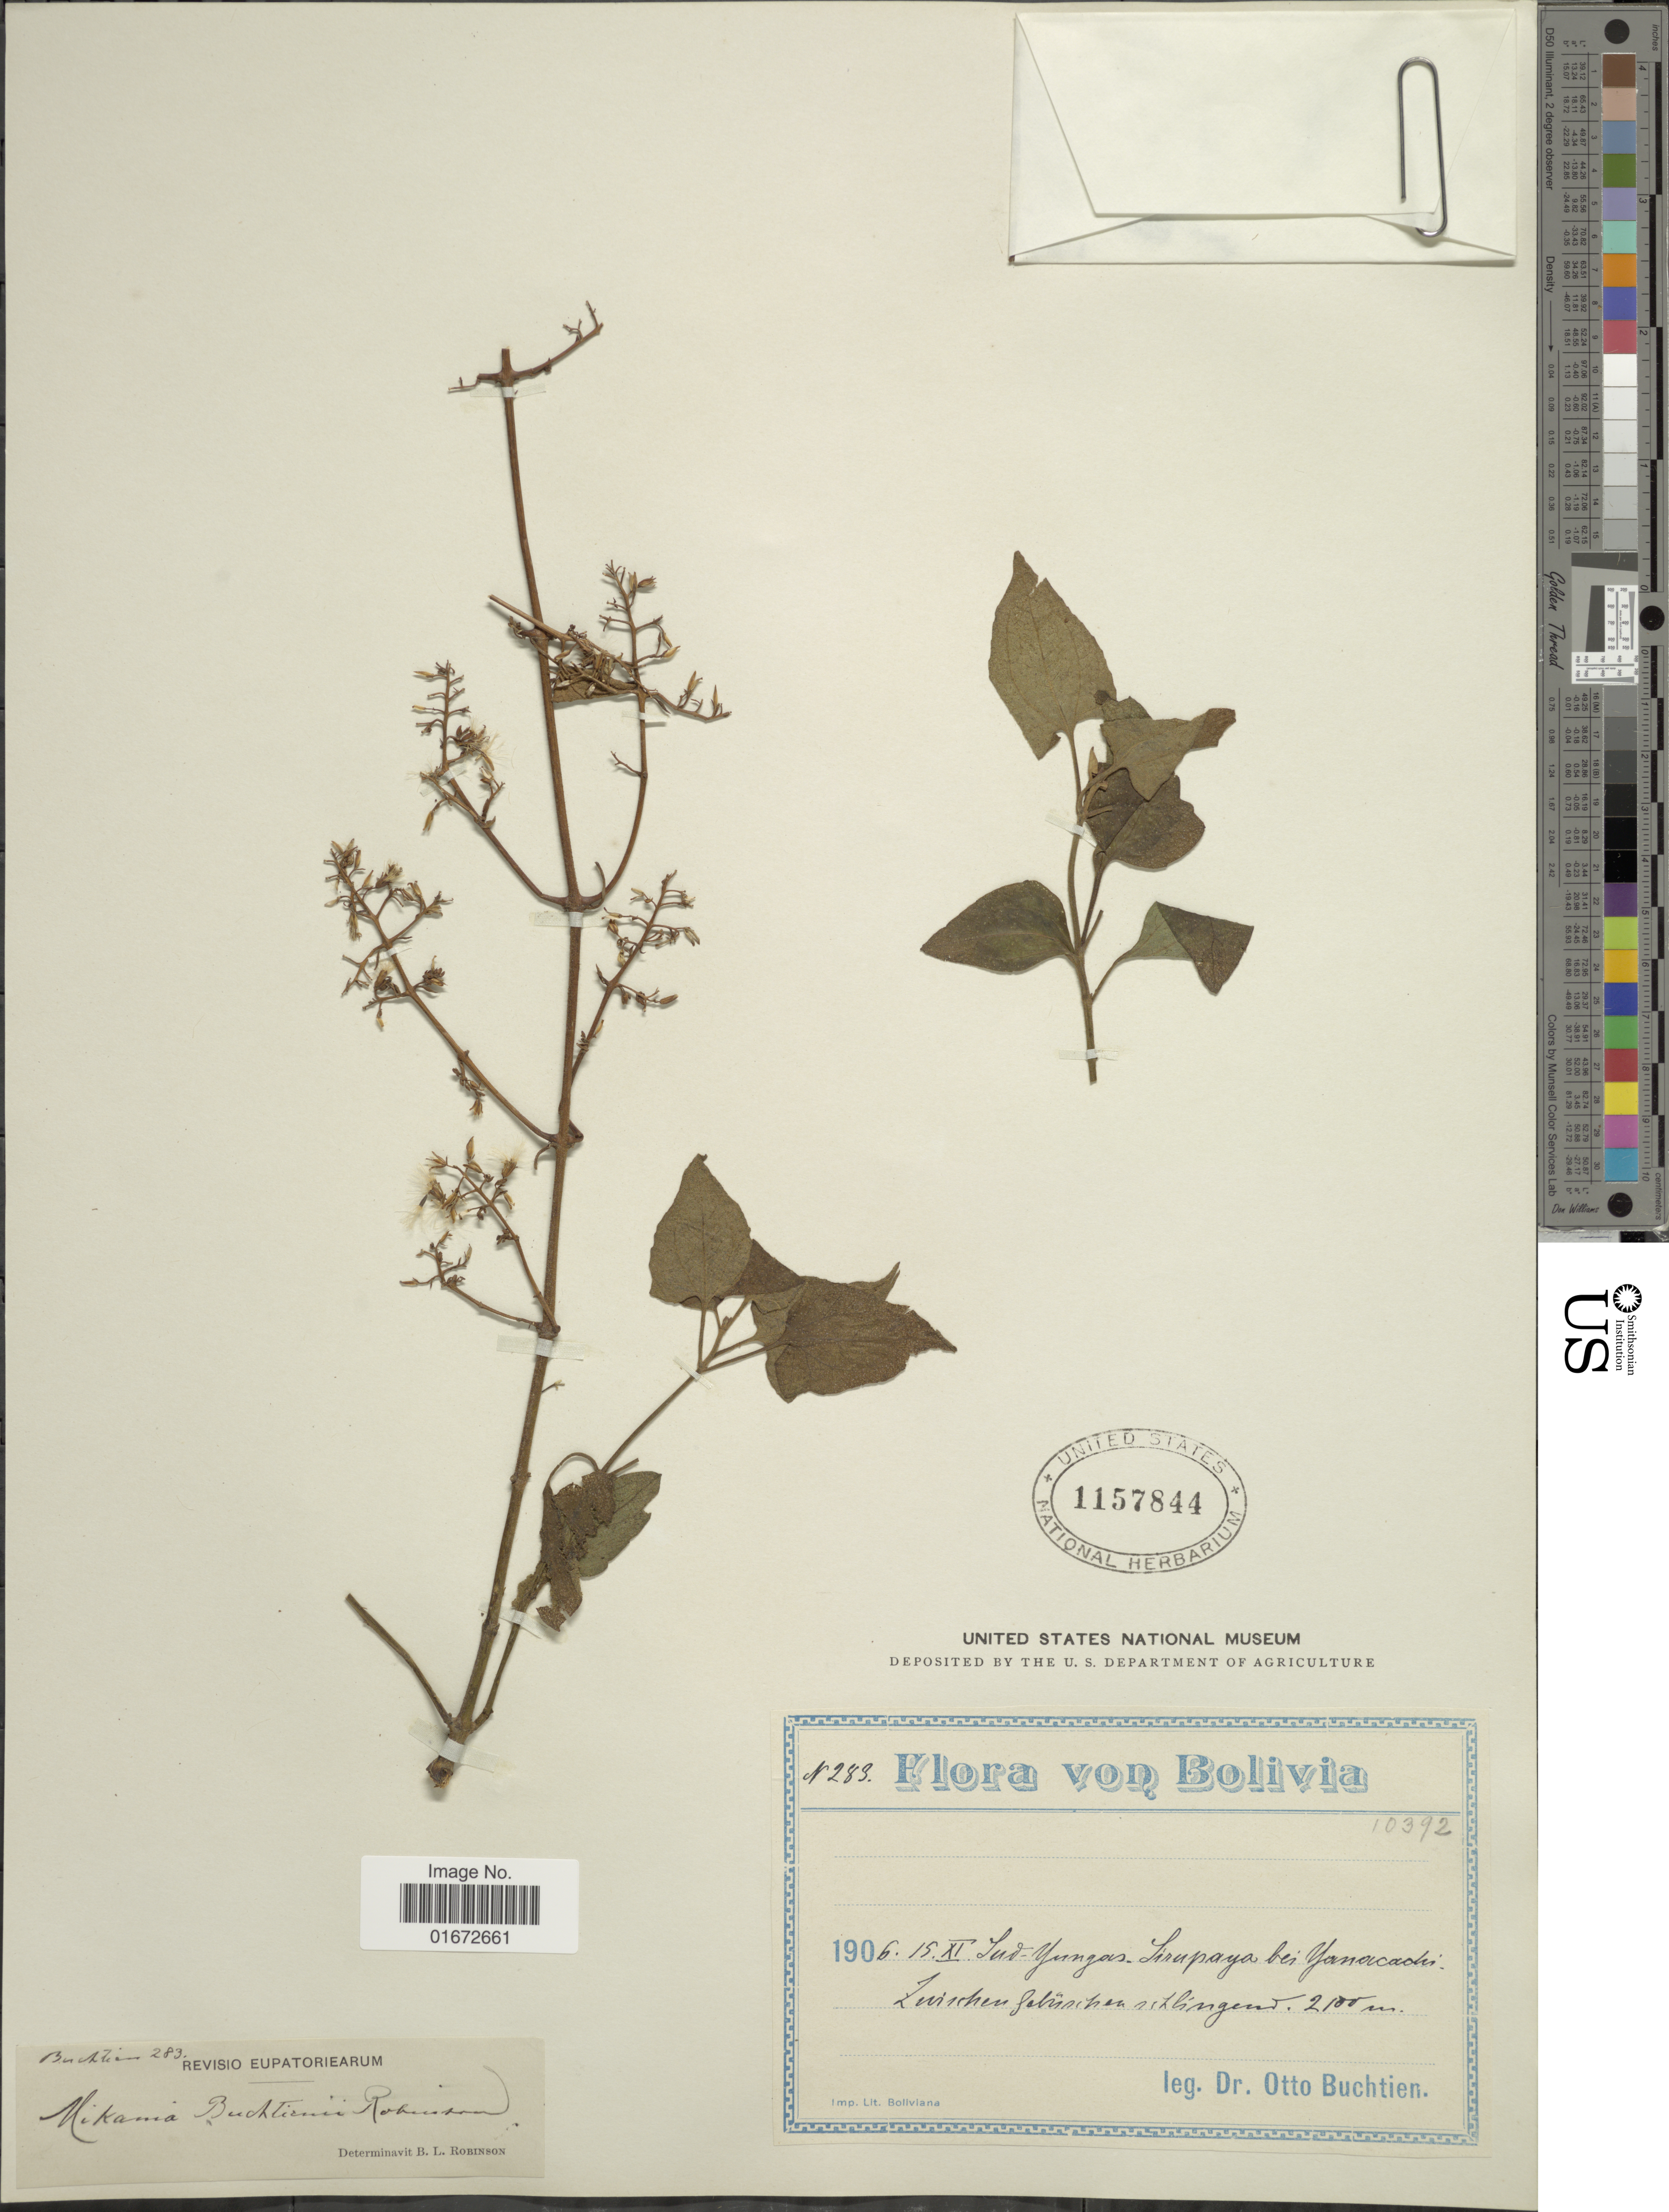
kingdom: Plantae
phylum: Tracheophyta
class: Magnoliopsida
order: Asterales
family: Asteraceae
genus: Mikania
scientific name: Mikania buchtienii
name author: B.L. Rob.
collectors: O. Buchtien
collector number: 283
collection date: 1906-11-15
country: Bolivia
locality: Sud-Yungas. Sirupaya bei Yanacachi.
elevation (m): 2100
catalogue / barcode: US 1157844